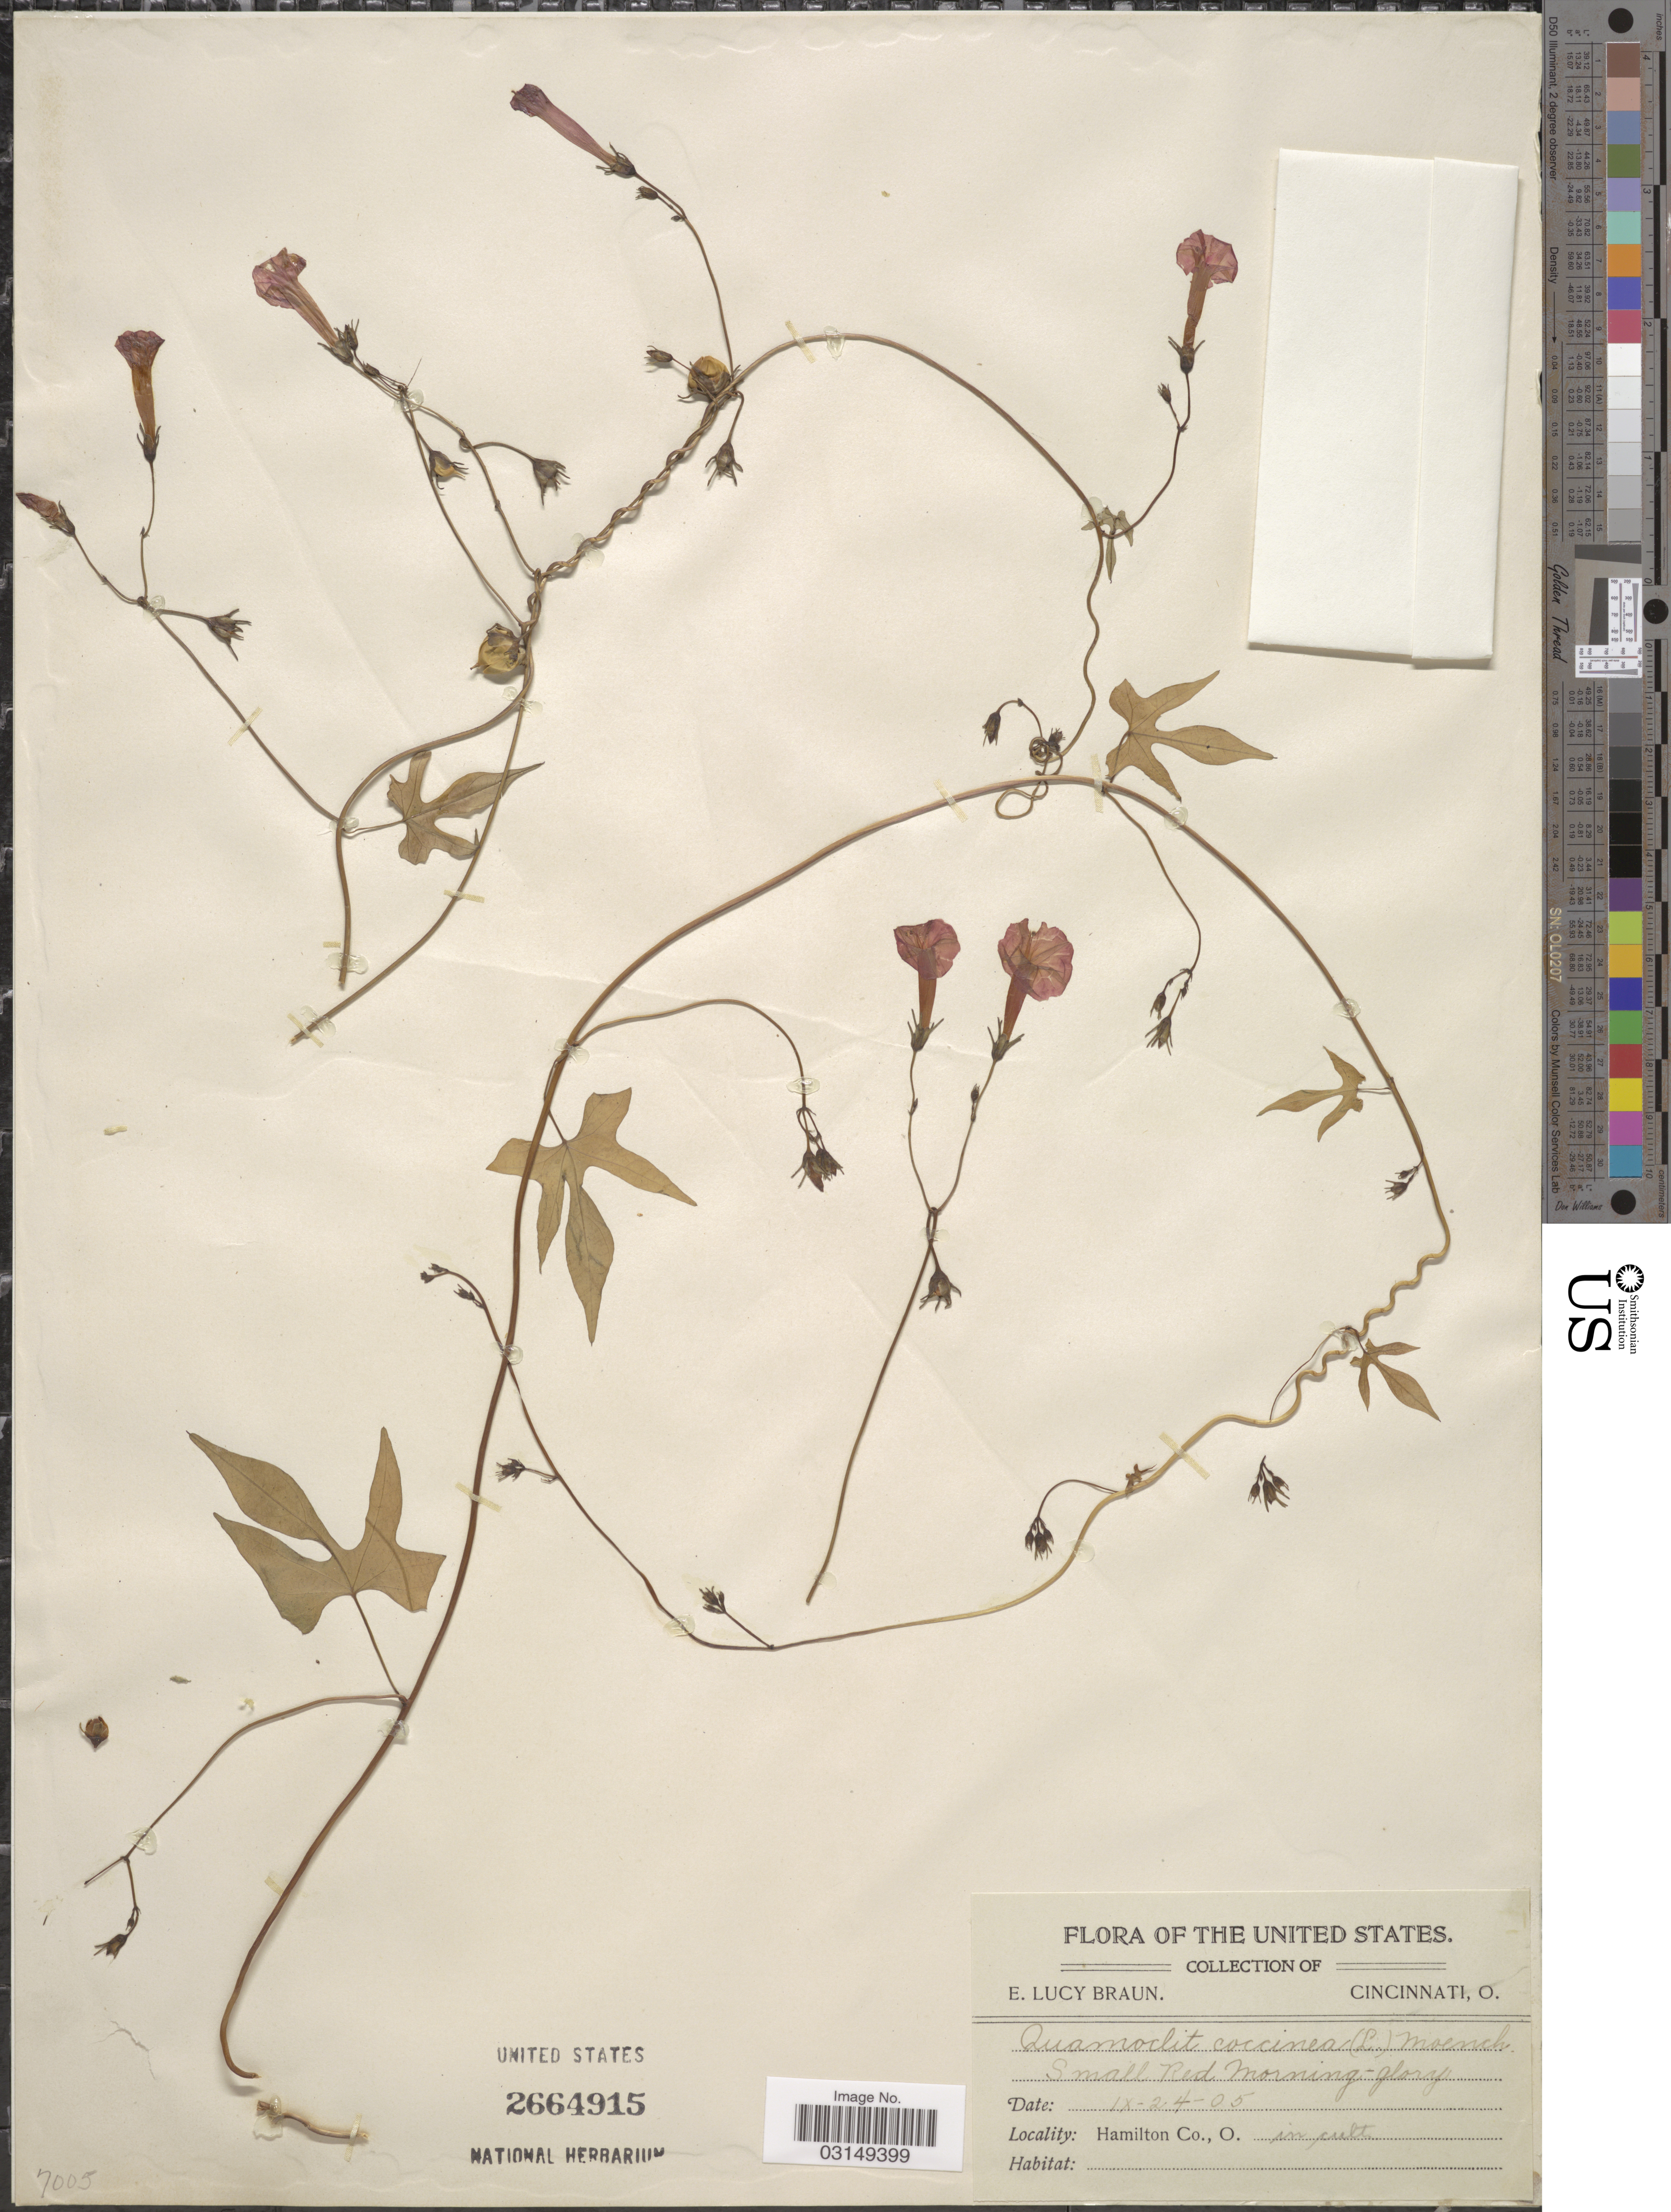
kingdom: Plantae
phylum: Tracheophyta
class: Magnoliopsida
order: Solanales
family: Convolvulaceae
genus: Ipomoea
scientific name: Ipomoea cristulata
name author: Hallier f.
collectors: E. L. Braun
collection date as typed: Transcribed d/m/y: 24/9/5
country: United States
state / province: Ohio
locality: Hamilton Co. in cult.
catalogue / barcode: US 2664915